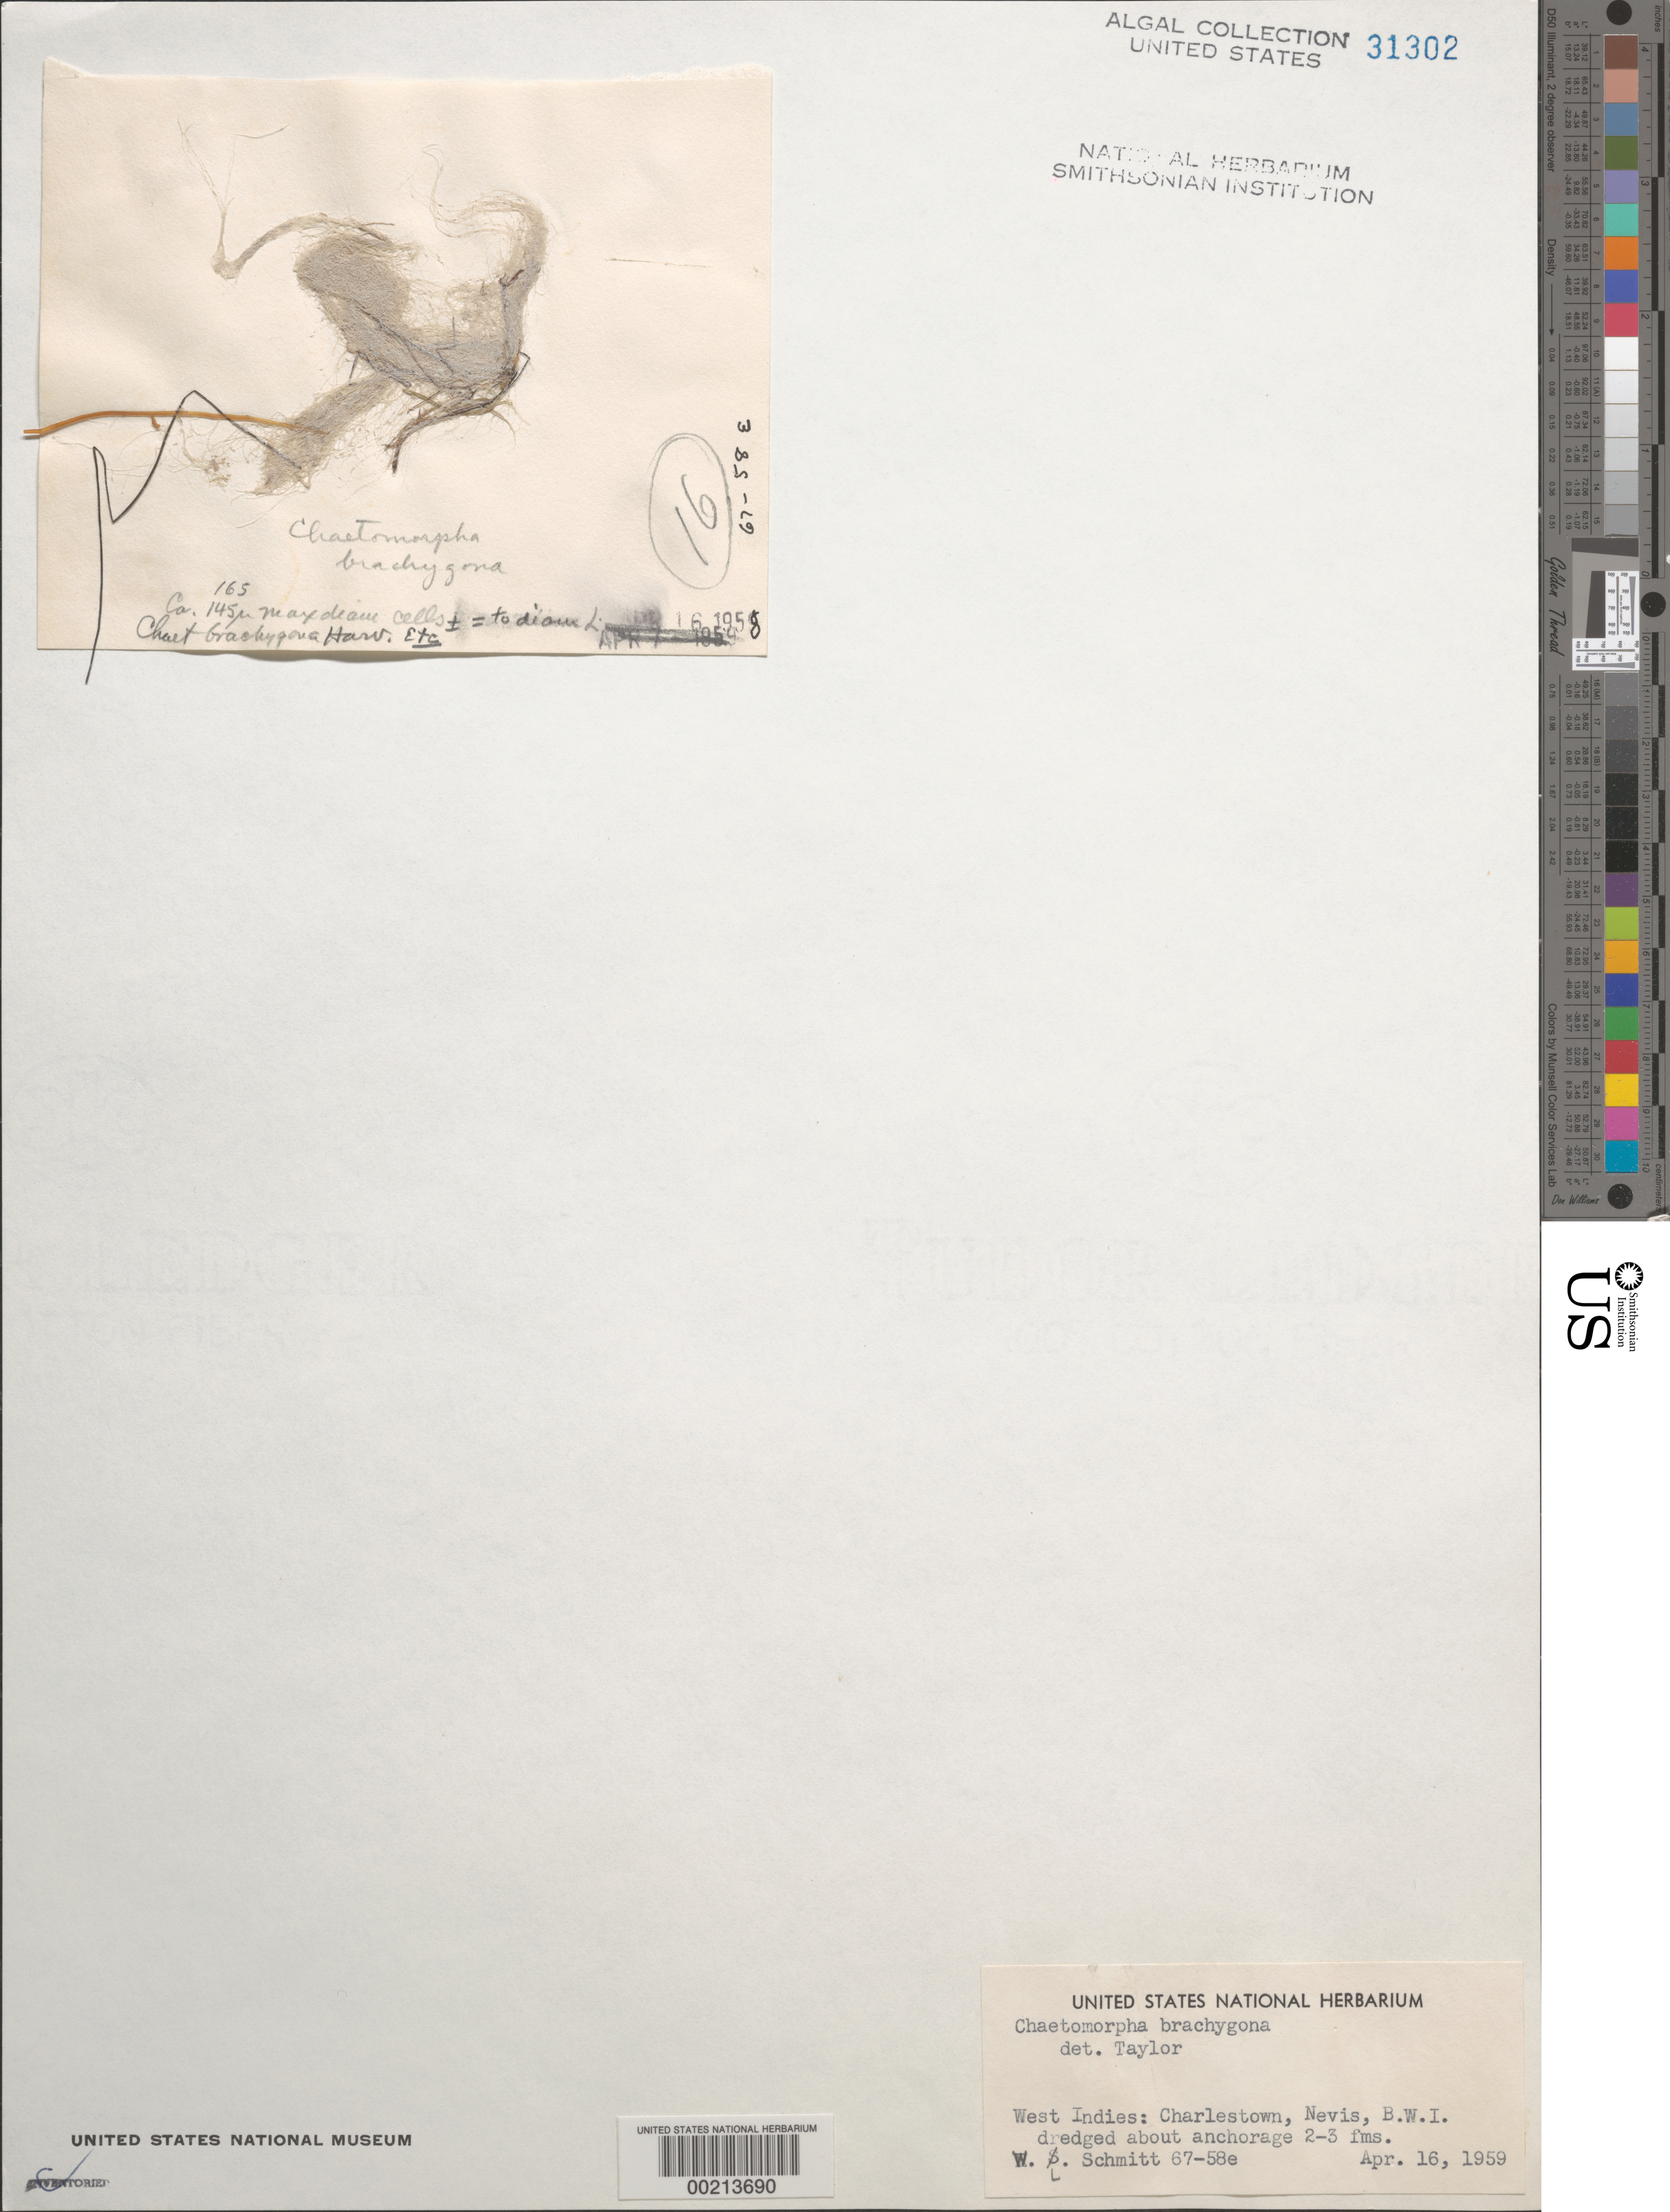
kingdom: Plantae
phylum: Chlorophyta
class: Ulvophyceae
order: Cladophorales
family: Cladophoraceae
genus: Chaetomorpha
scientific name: Chaetomorpha brachygona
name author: Harv.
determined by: Taylor, William R.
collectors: W. L. Schmitt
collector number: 67-58e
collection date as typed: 16 Apr 1959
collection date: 1959-04-16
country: St. Christopher-Nevis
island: Nevis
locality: Charlestown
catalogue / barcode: US 31302